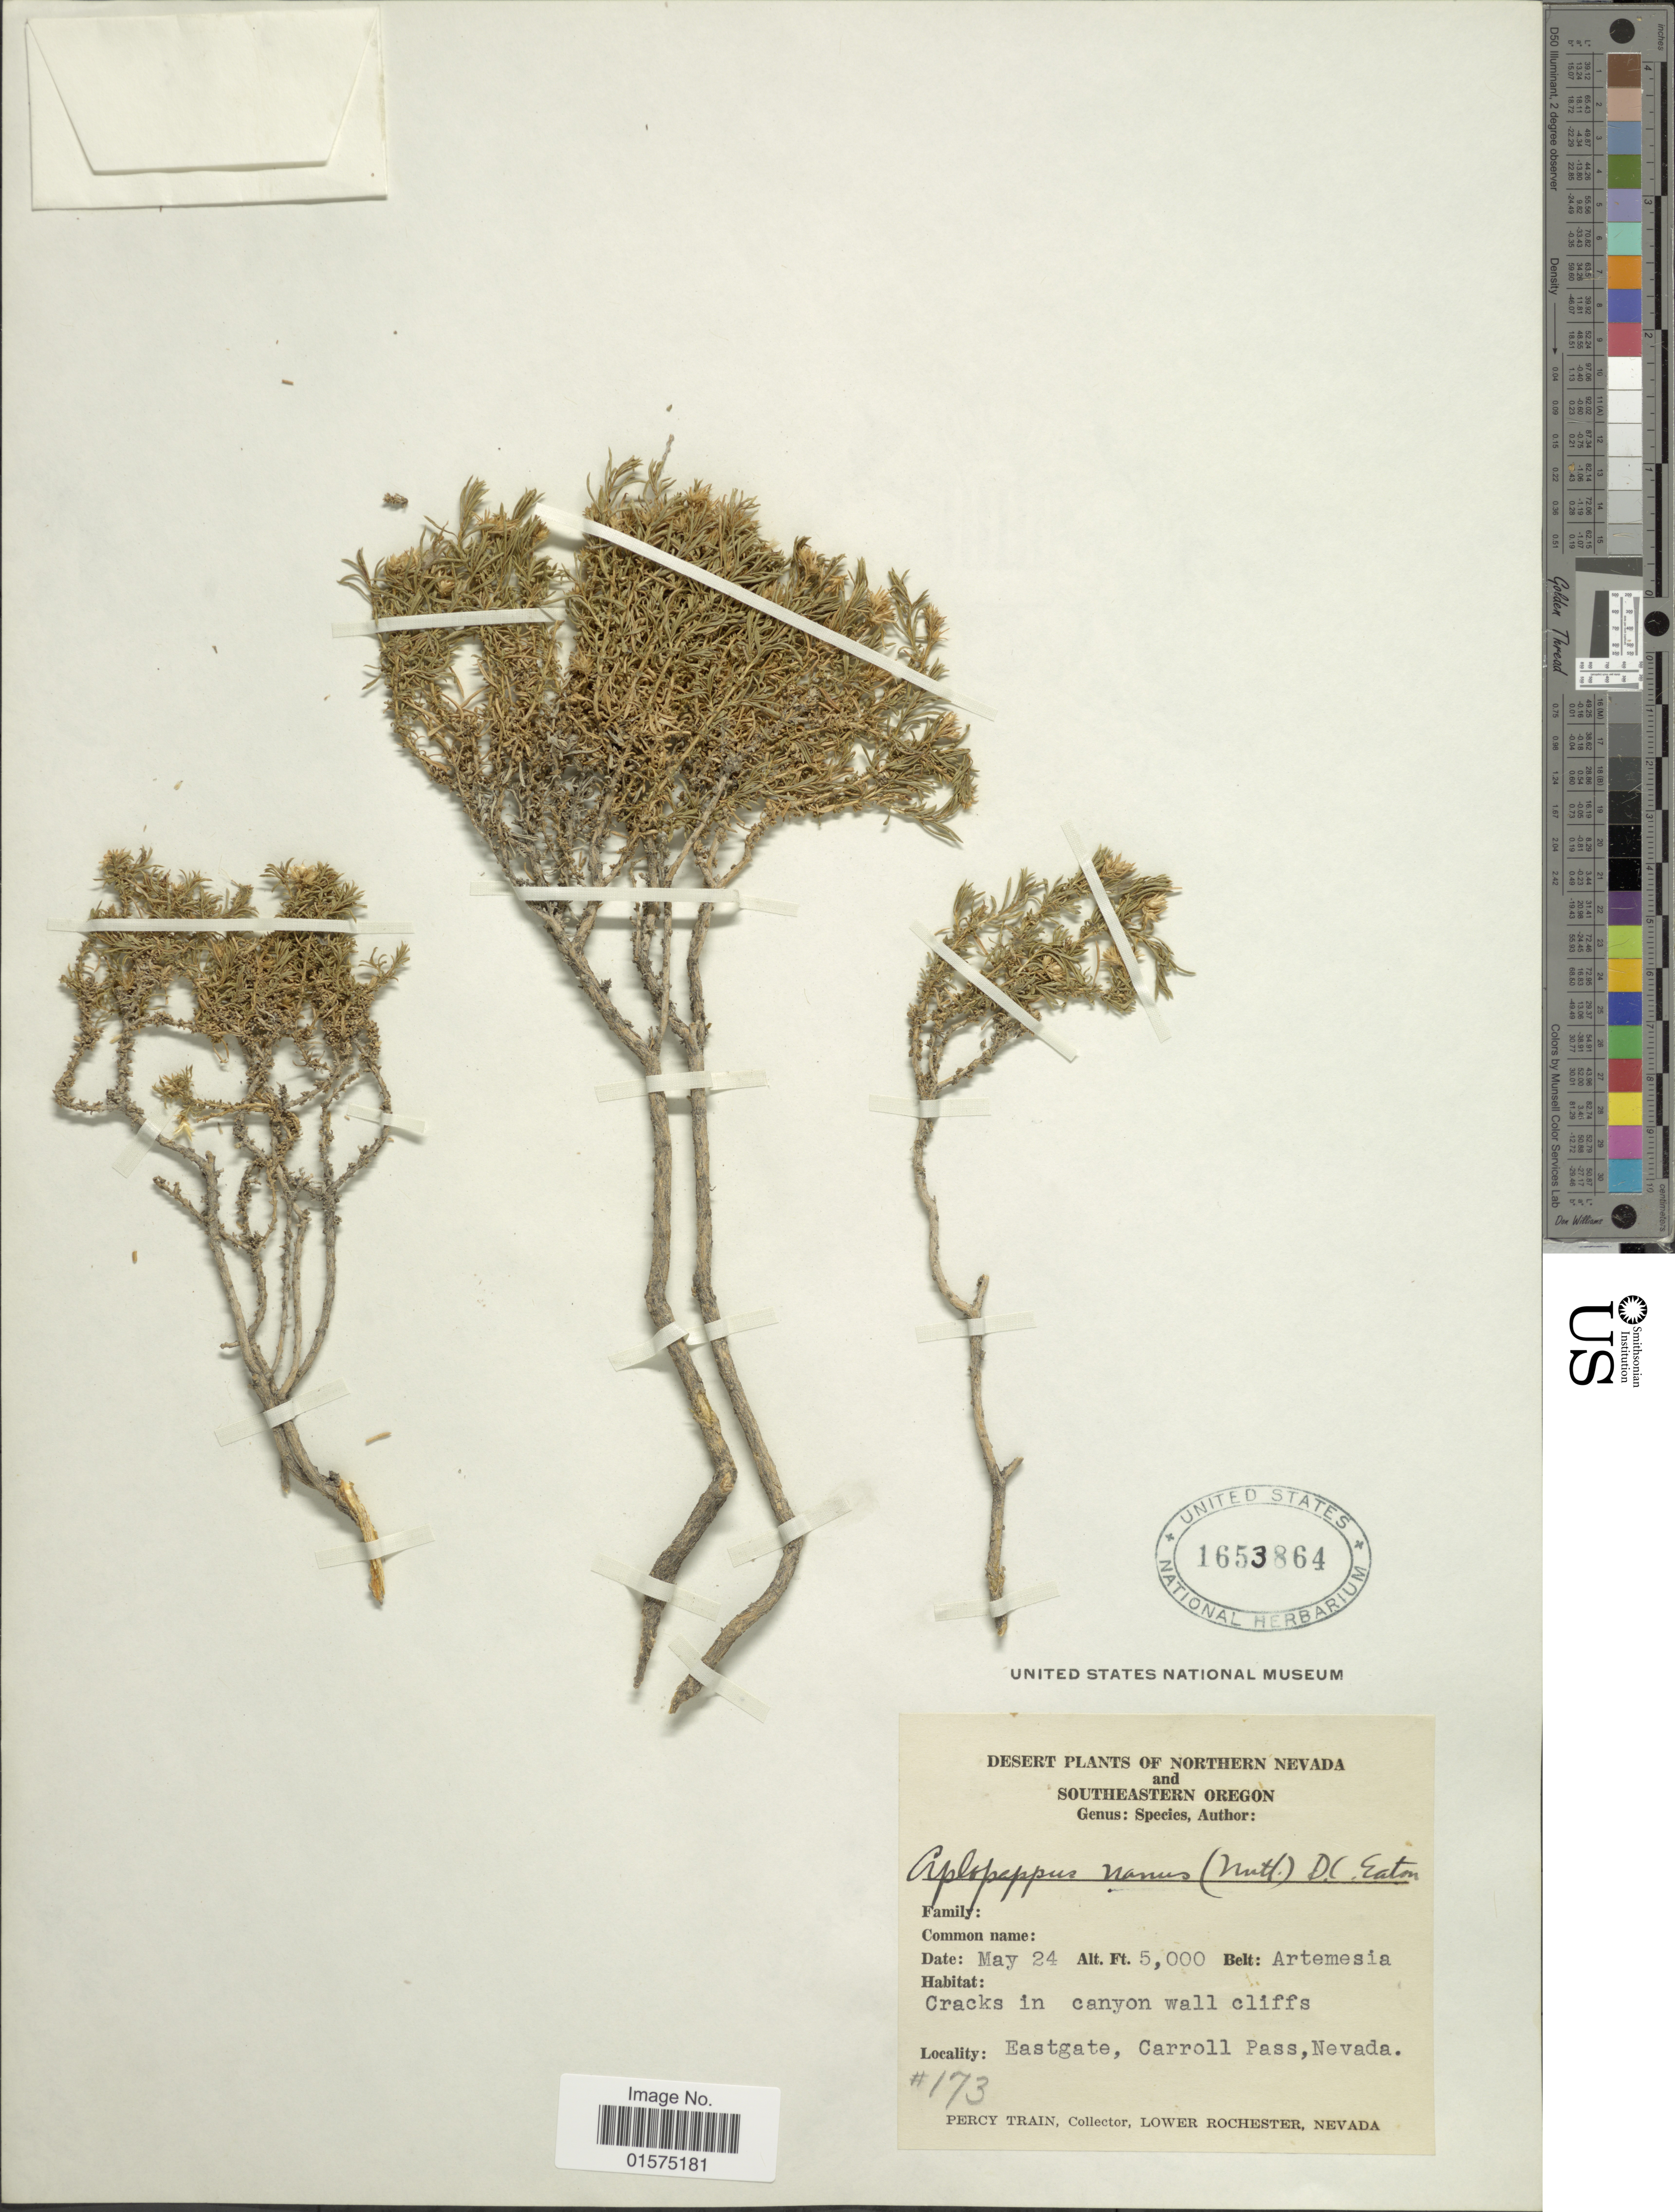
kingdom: Plantae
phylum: Tracheophyta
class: Magnoliopsida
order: Asterales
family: Asteraceae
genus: Ericameria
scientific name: Ericameria nana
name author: Nutt.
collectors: P. Train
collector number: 173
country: United States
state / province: Nevada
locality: Eastgate, Carroll Pass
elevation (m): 1524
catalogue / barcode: US 1653864